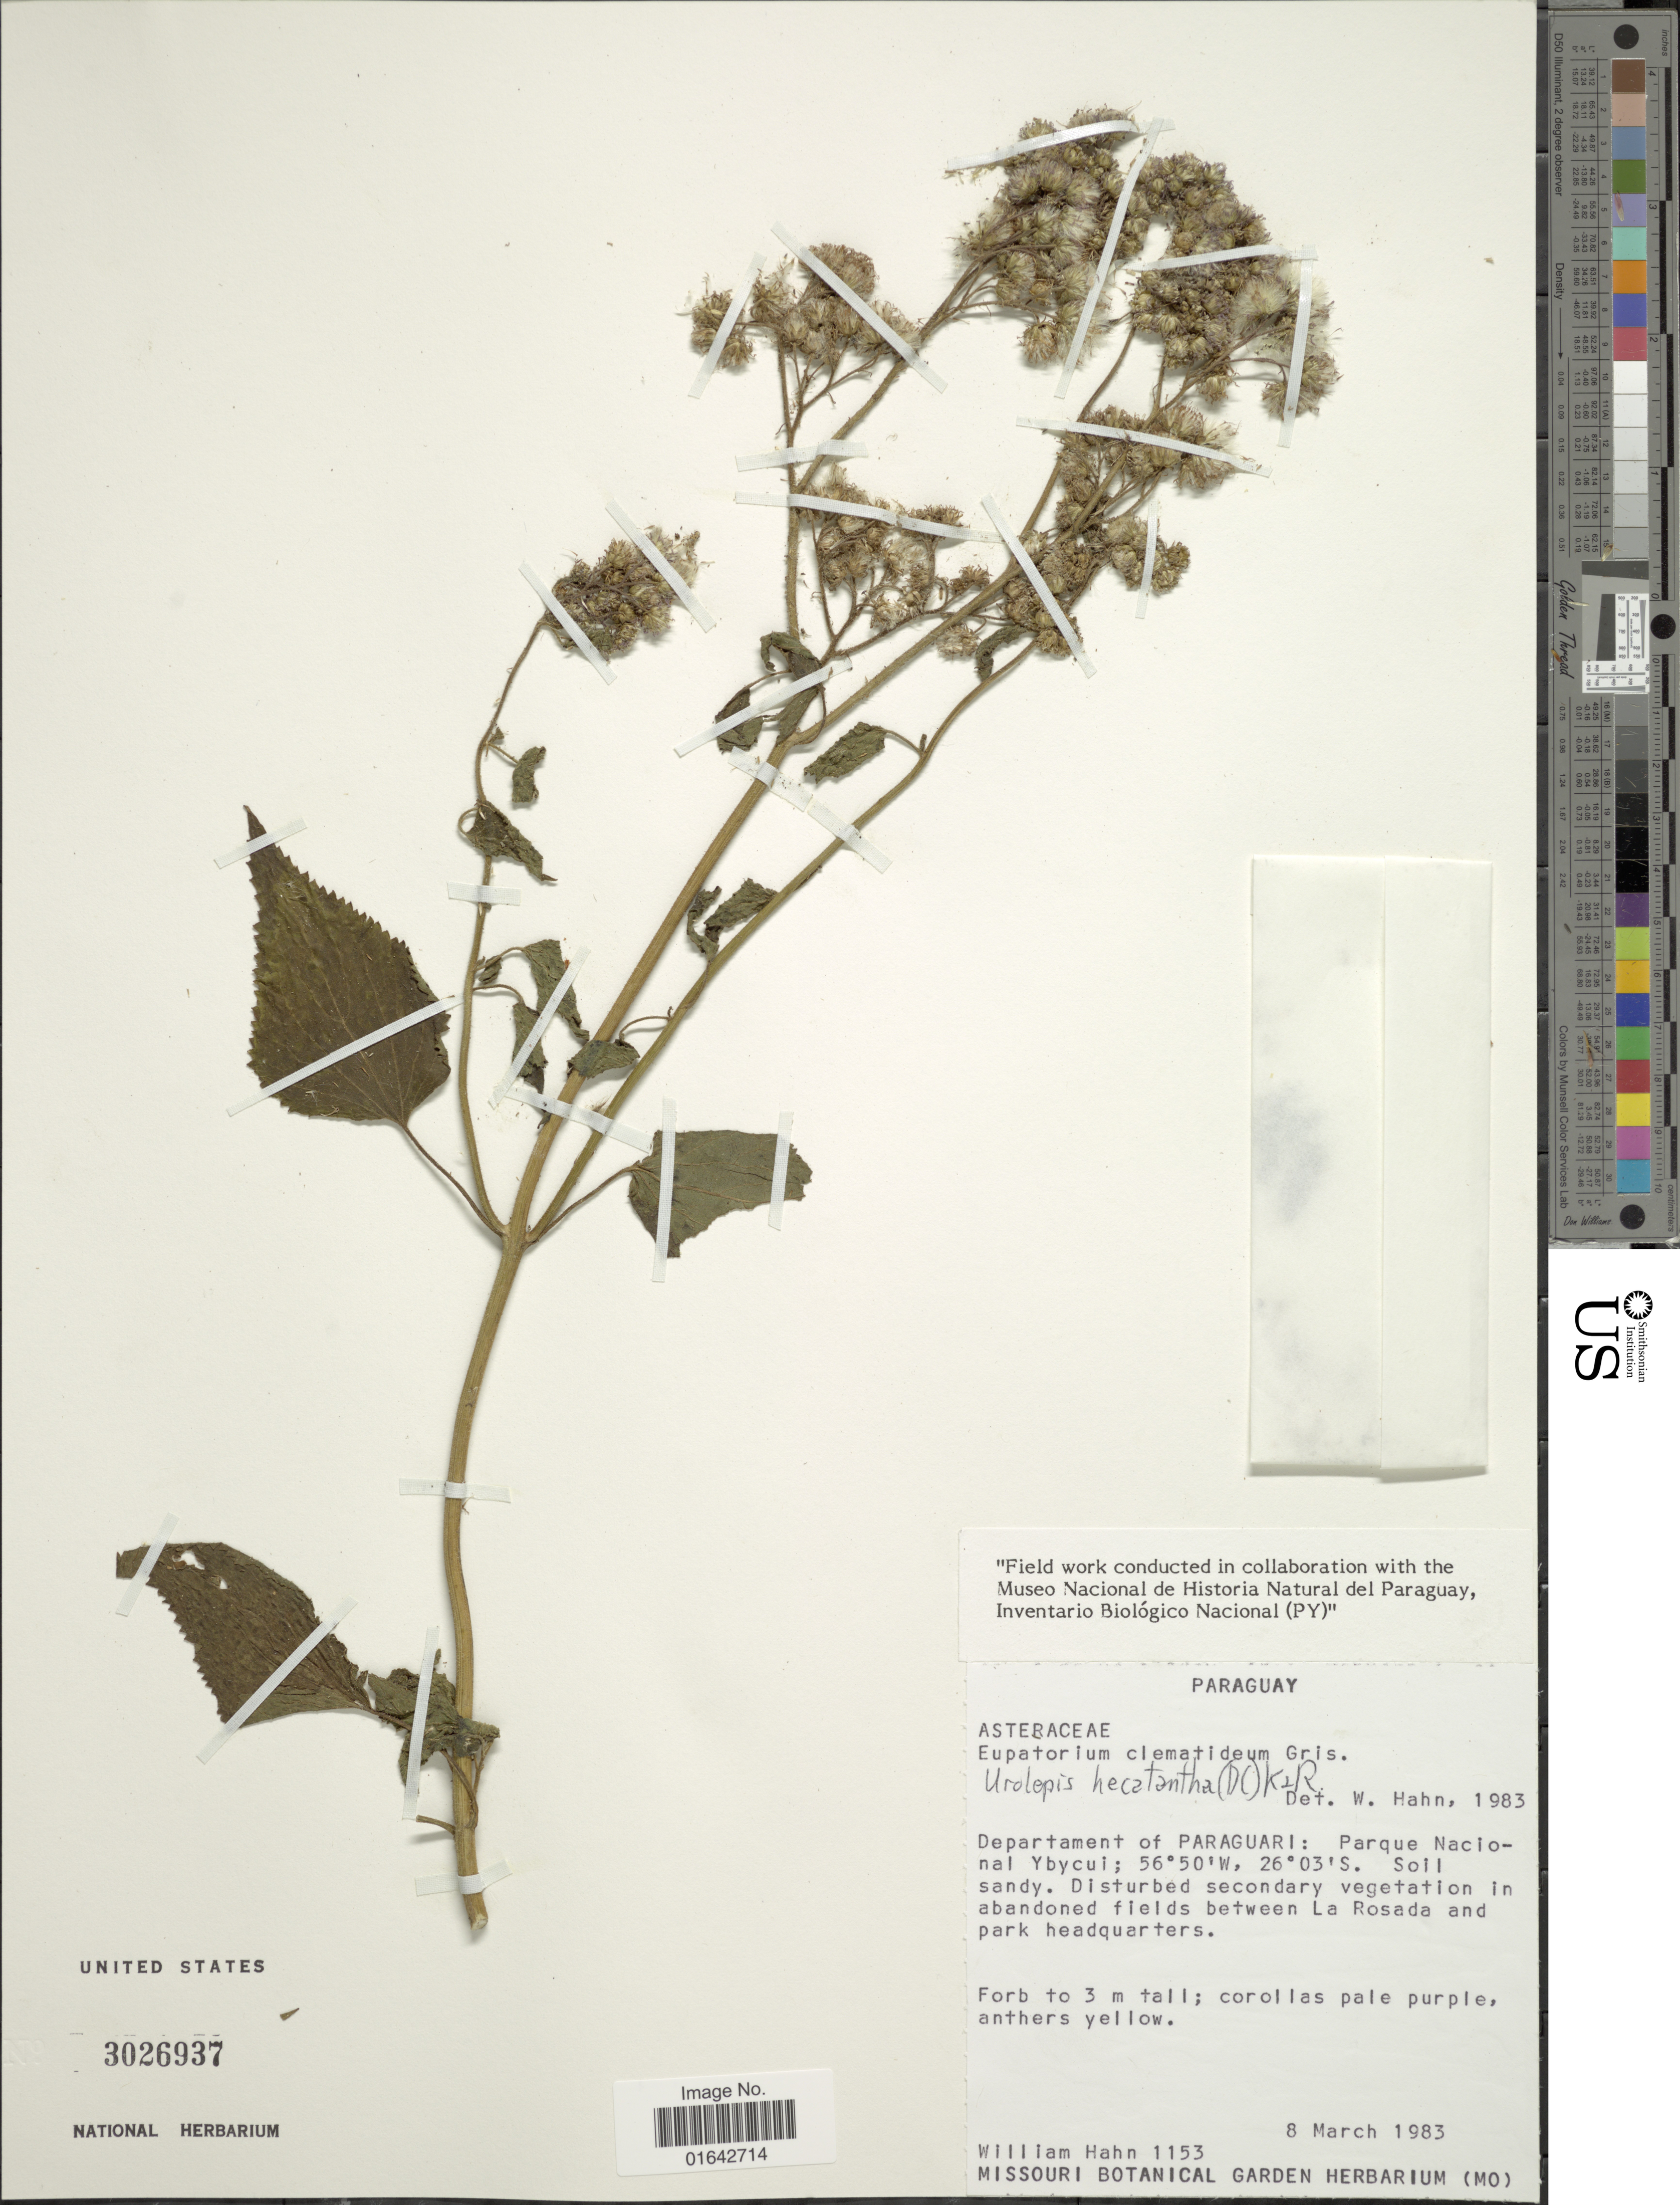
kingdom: Plantae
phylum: Tracheophyta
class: Magnoliopsida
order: Asterales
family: Asteraceae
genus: Urolepis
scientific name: Urolepis hecatantha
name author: (DC.) R.M. King & H. Rob.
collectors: W. J. Hahn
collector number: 1153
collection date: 1983-03-08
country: Paraguay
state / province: Paraguari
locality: Departament of Paraguari: Parque Nacional Ybycui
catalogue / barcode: US 3026937